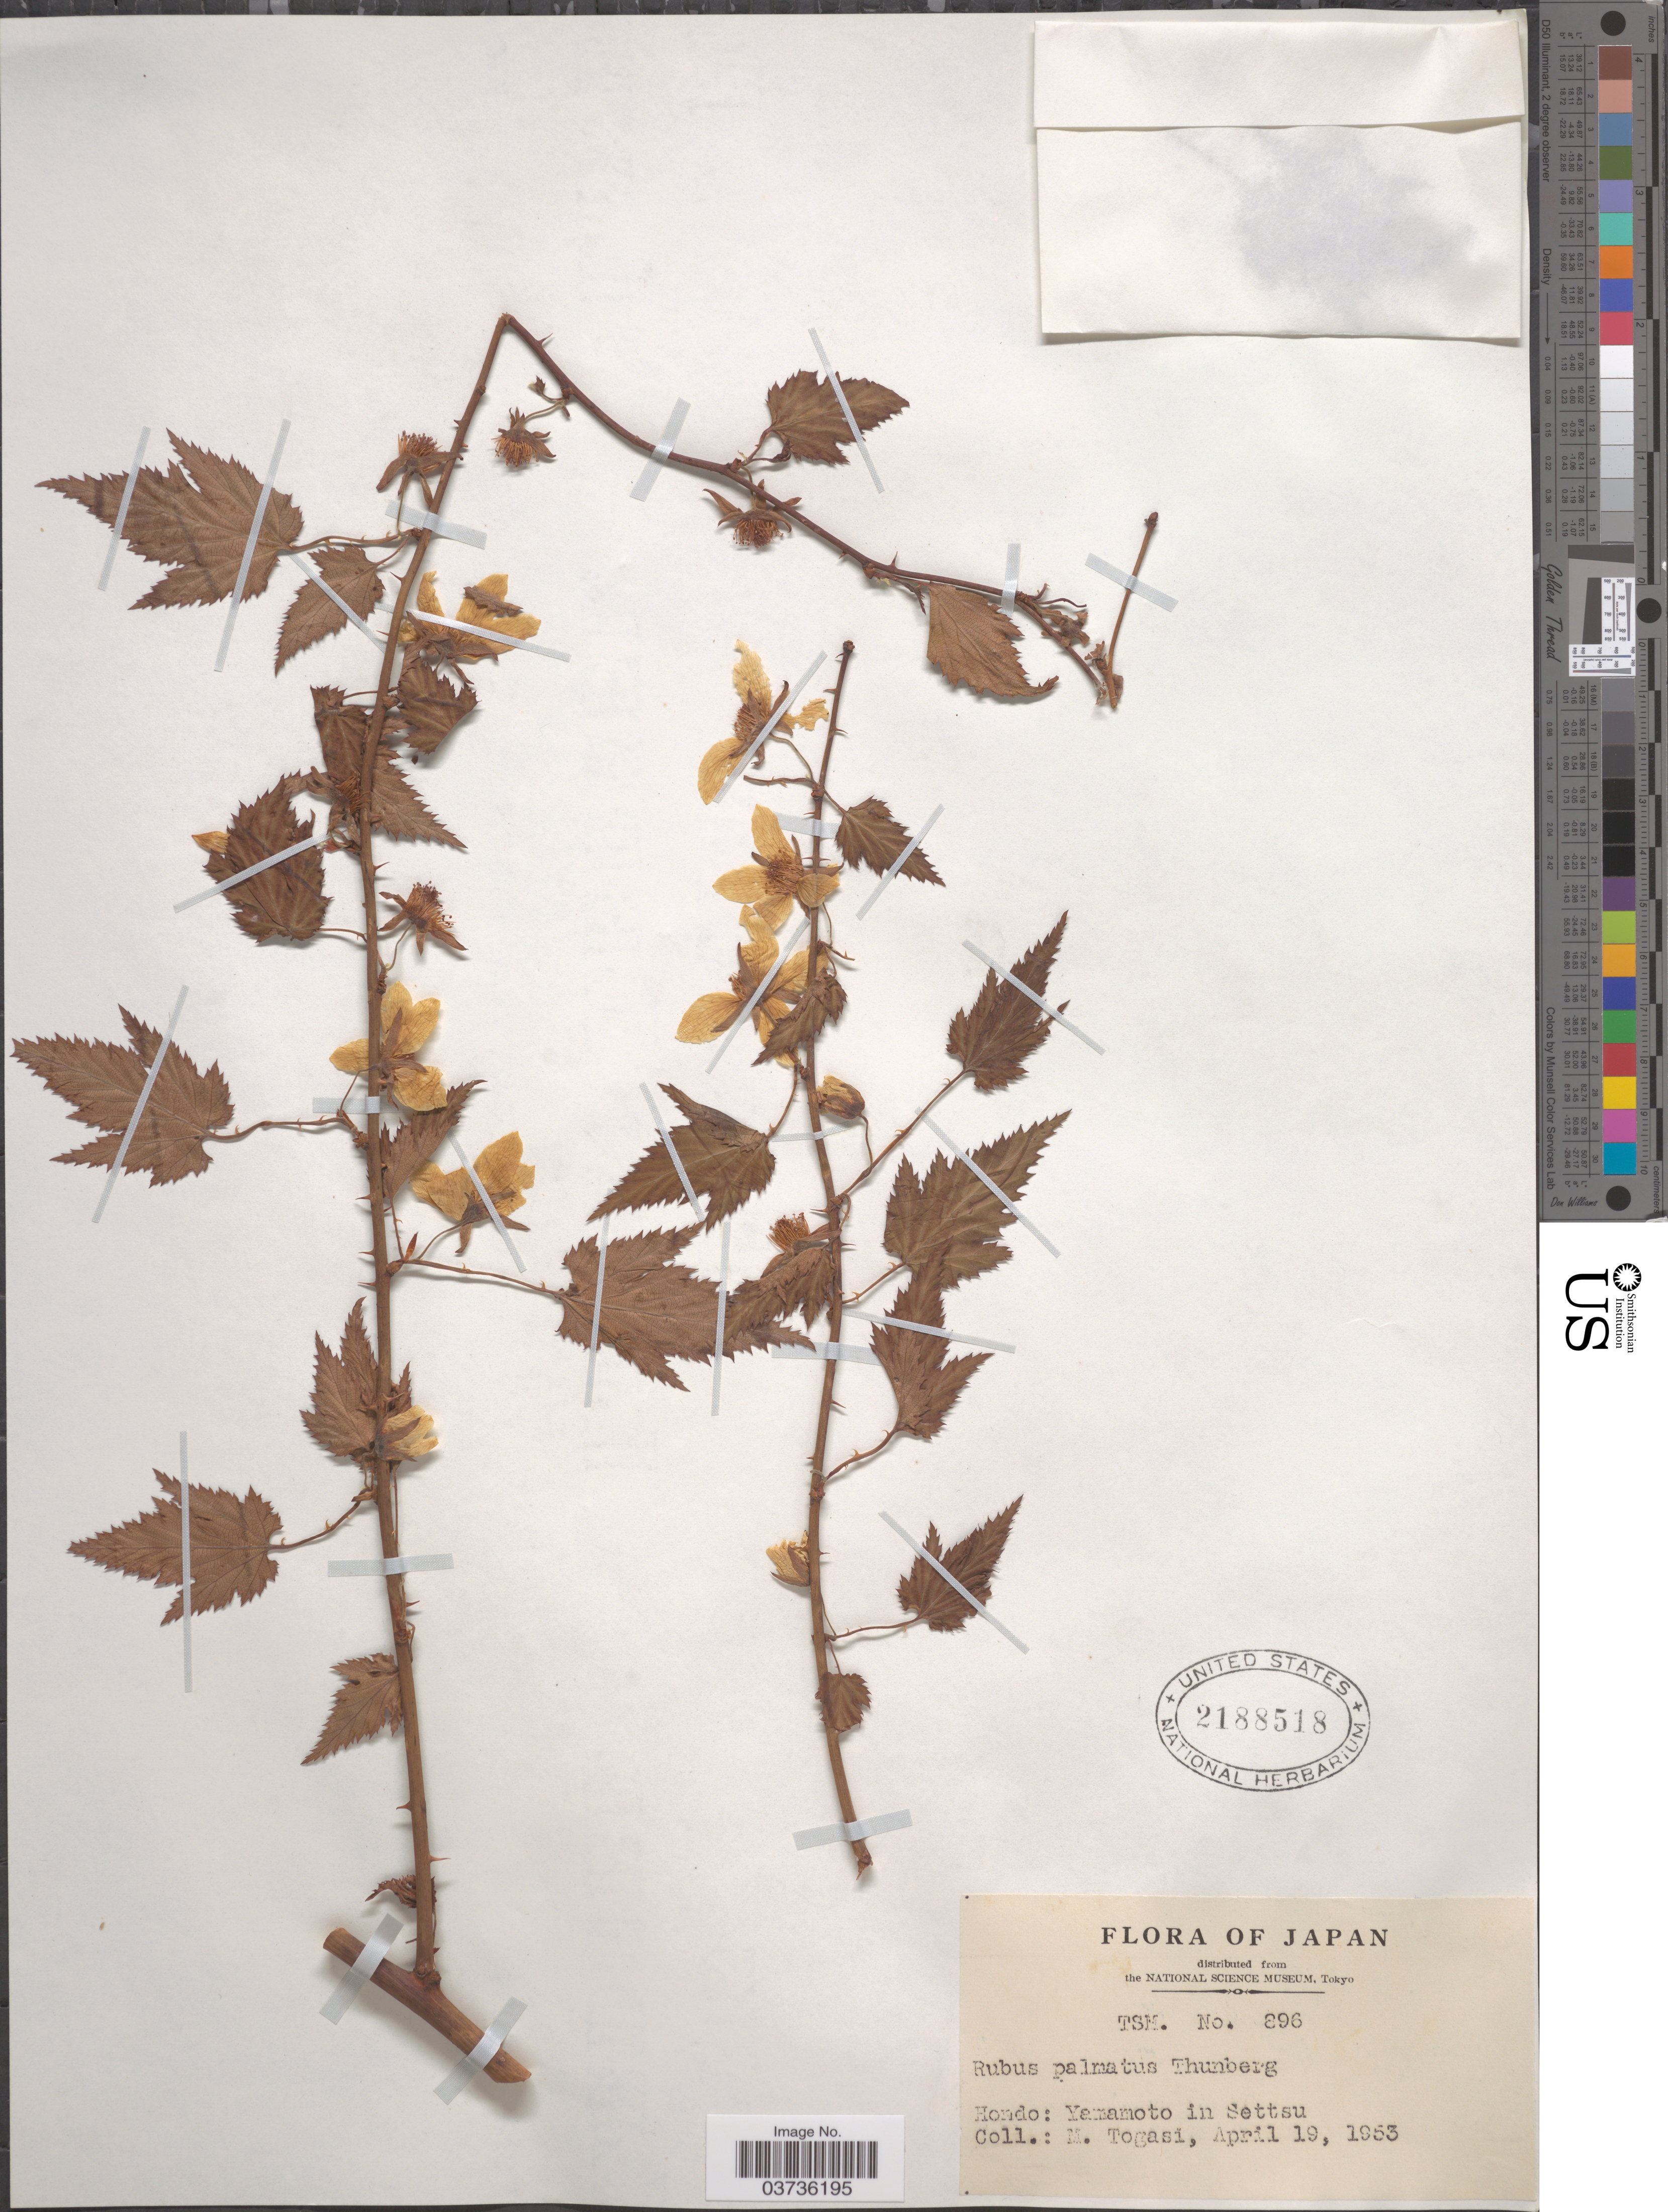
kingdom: Plantae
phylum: Tracheophyta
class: Magnoliopsida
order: Rosales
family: Rosaceae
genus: Rubus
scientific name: Rubus palmatus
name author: Thunb.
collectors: M. Togasi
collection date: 1953-04-19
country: Japan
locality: Hondo: Yamamoto in Settsu.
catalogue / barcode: US 2188518